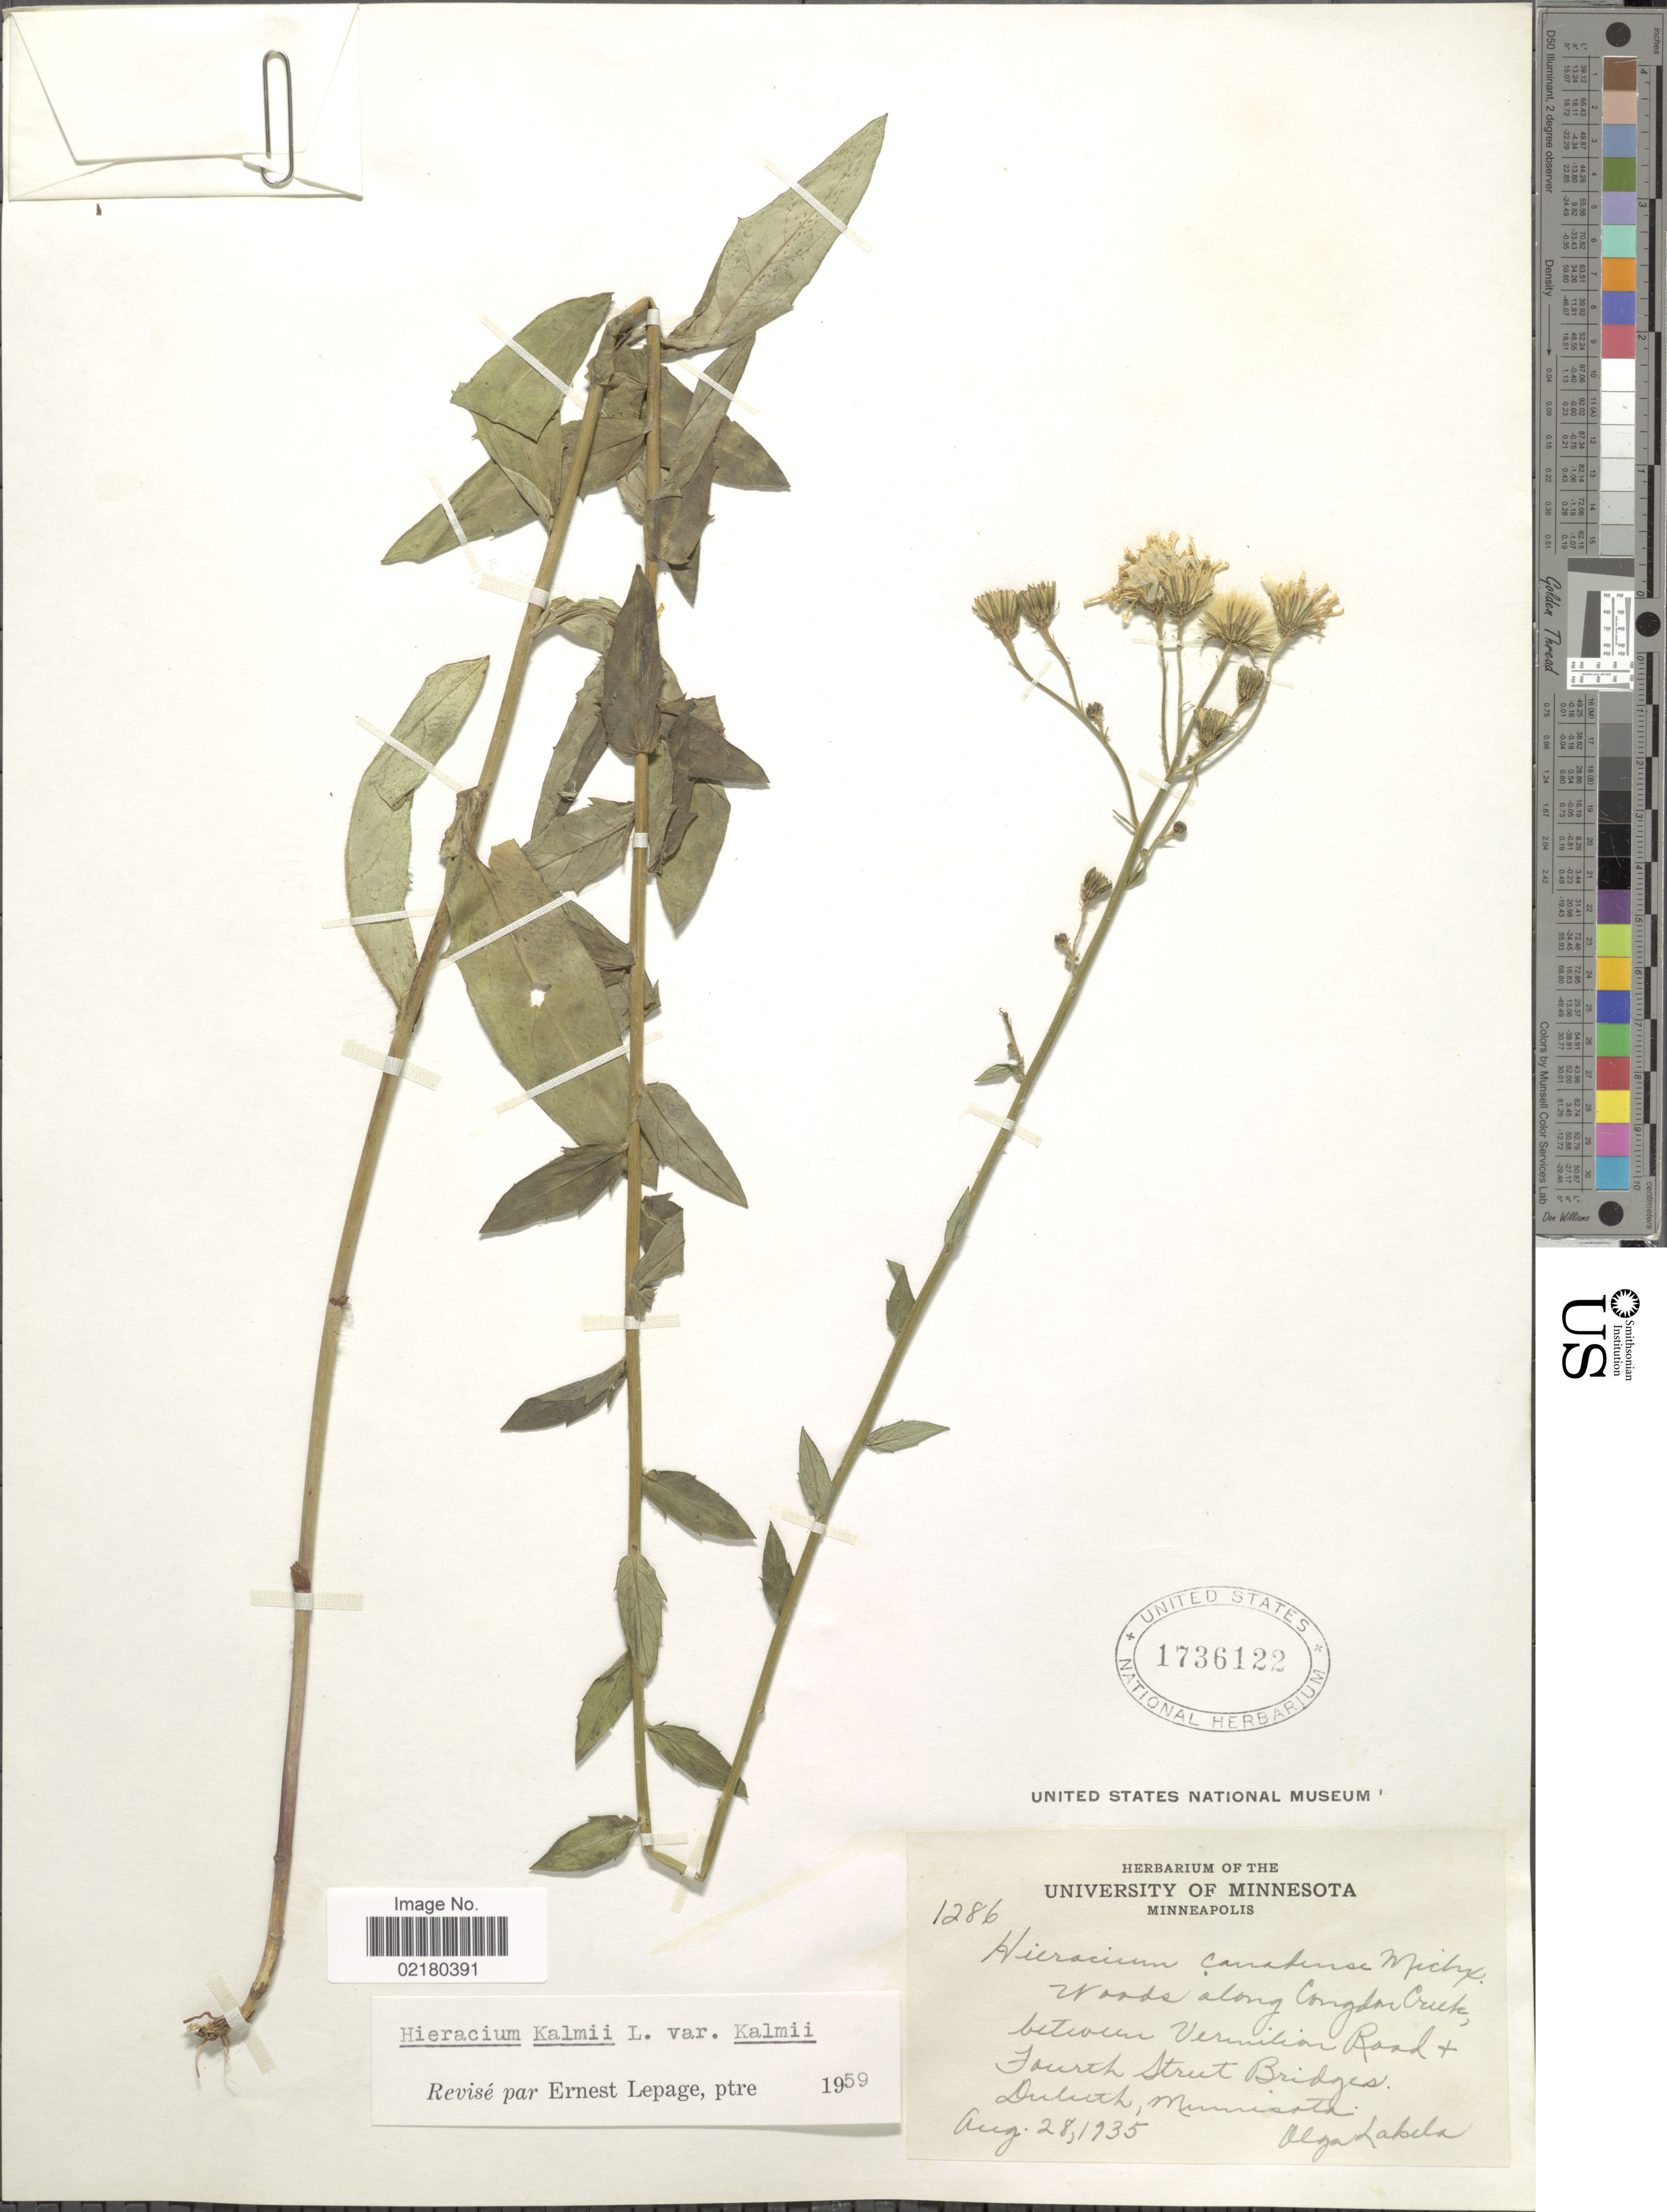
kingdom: Plantae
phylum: Tracheophyta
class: Magnoliopsida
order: Asterales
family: Asteraceae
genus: Hieracium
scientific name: Hieracium umbellatum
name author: L.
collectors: O. K. Lakela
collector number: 1286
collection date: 1935-08-28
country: United States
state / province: Minnesota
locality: Woods along Congdon Creek, between Vermilion Road + Fourth Street Bridges, Duluth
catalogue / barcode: US 1736122